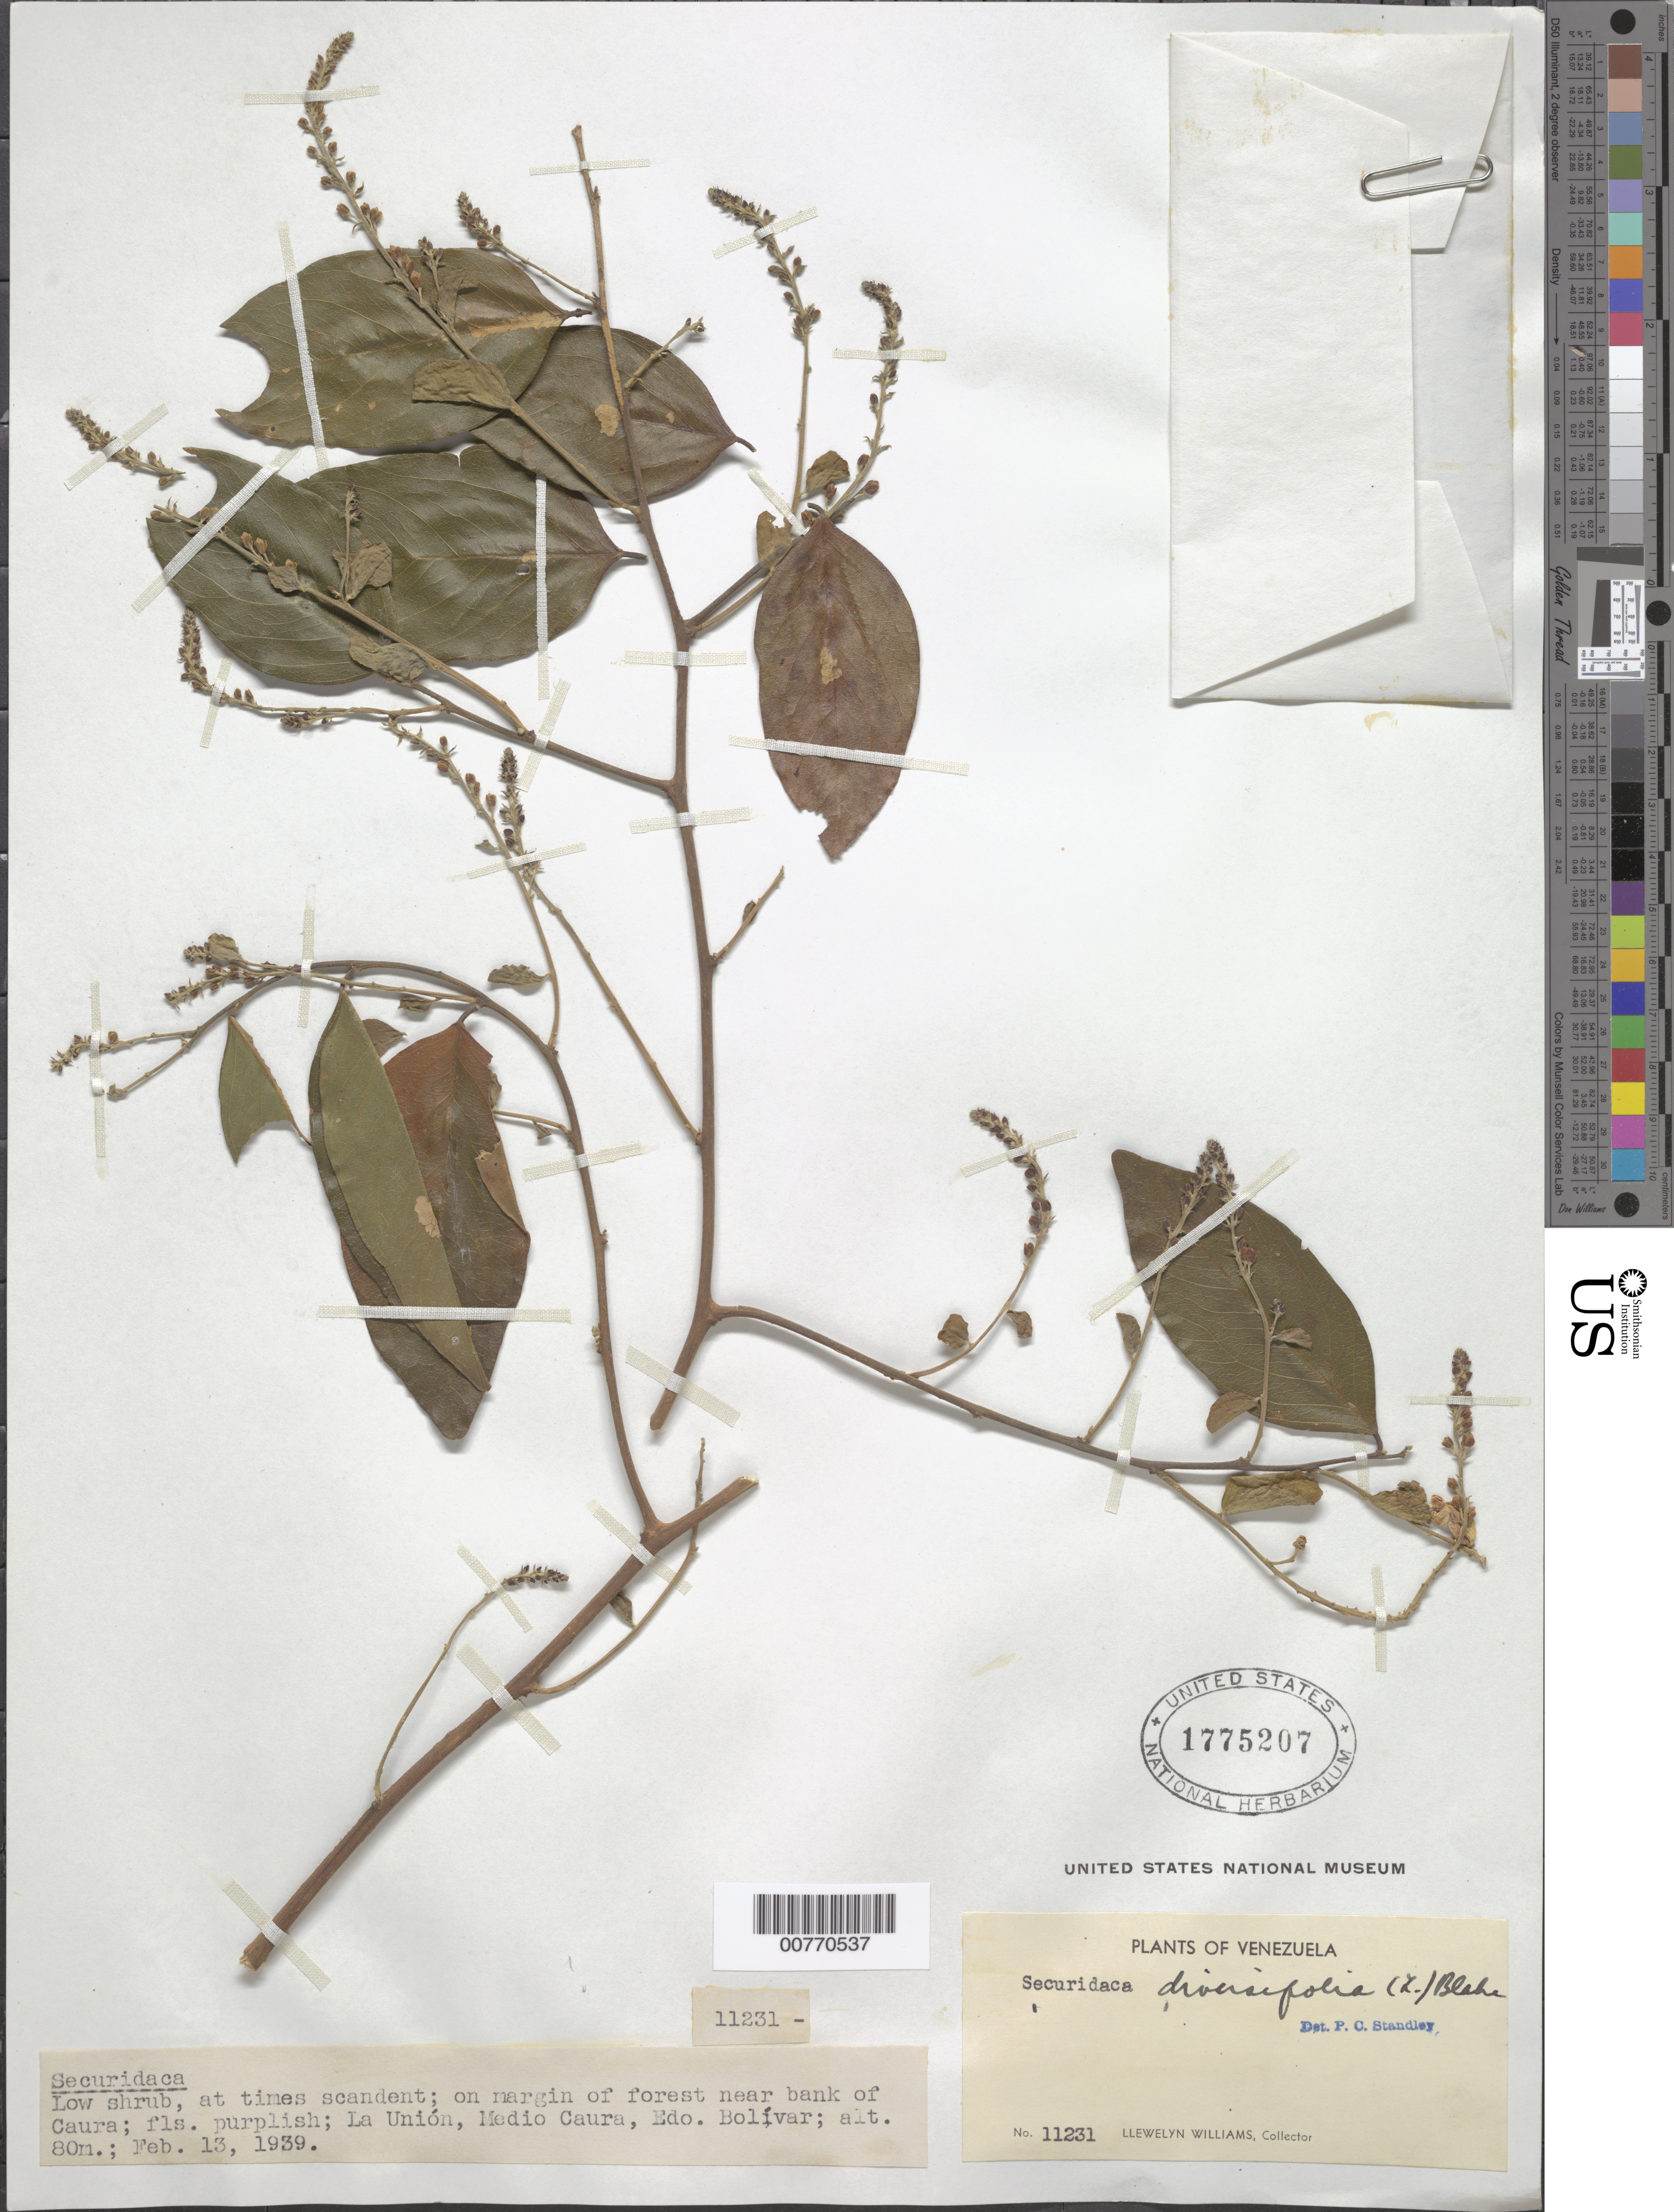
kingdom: Plantae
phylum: Tracheophyta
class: Magnoliopsida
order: Fabales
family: Polygalaceae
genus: Securidaca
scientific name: Securidaca diversifolia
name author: (L.) S.F. Blake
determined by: Standley, Paul C.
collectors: Ll. Williams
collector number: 11231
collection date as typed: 13-Feb-39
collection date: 1939-02-13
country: Venezuela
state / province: Bolívar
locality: La Unión, Medio Caura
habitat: Edge of forest near riverbank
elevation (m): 80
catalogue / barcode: US 1775207